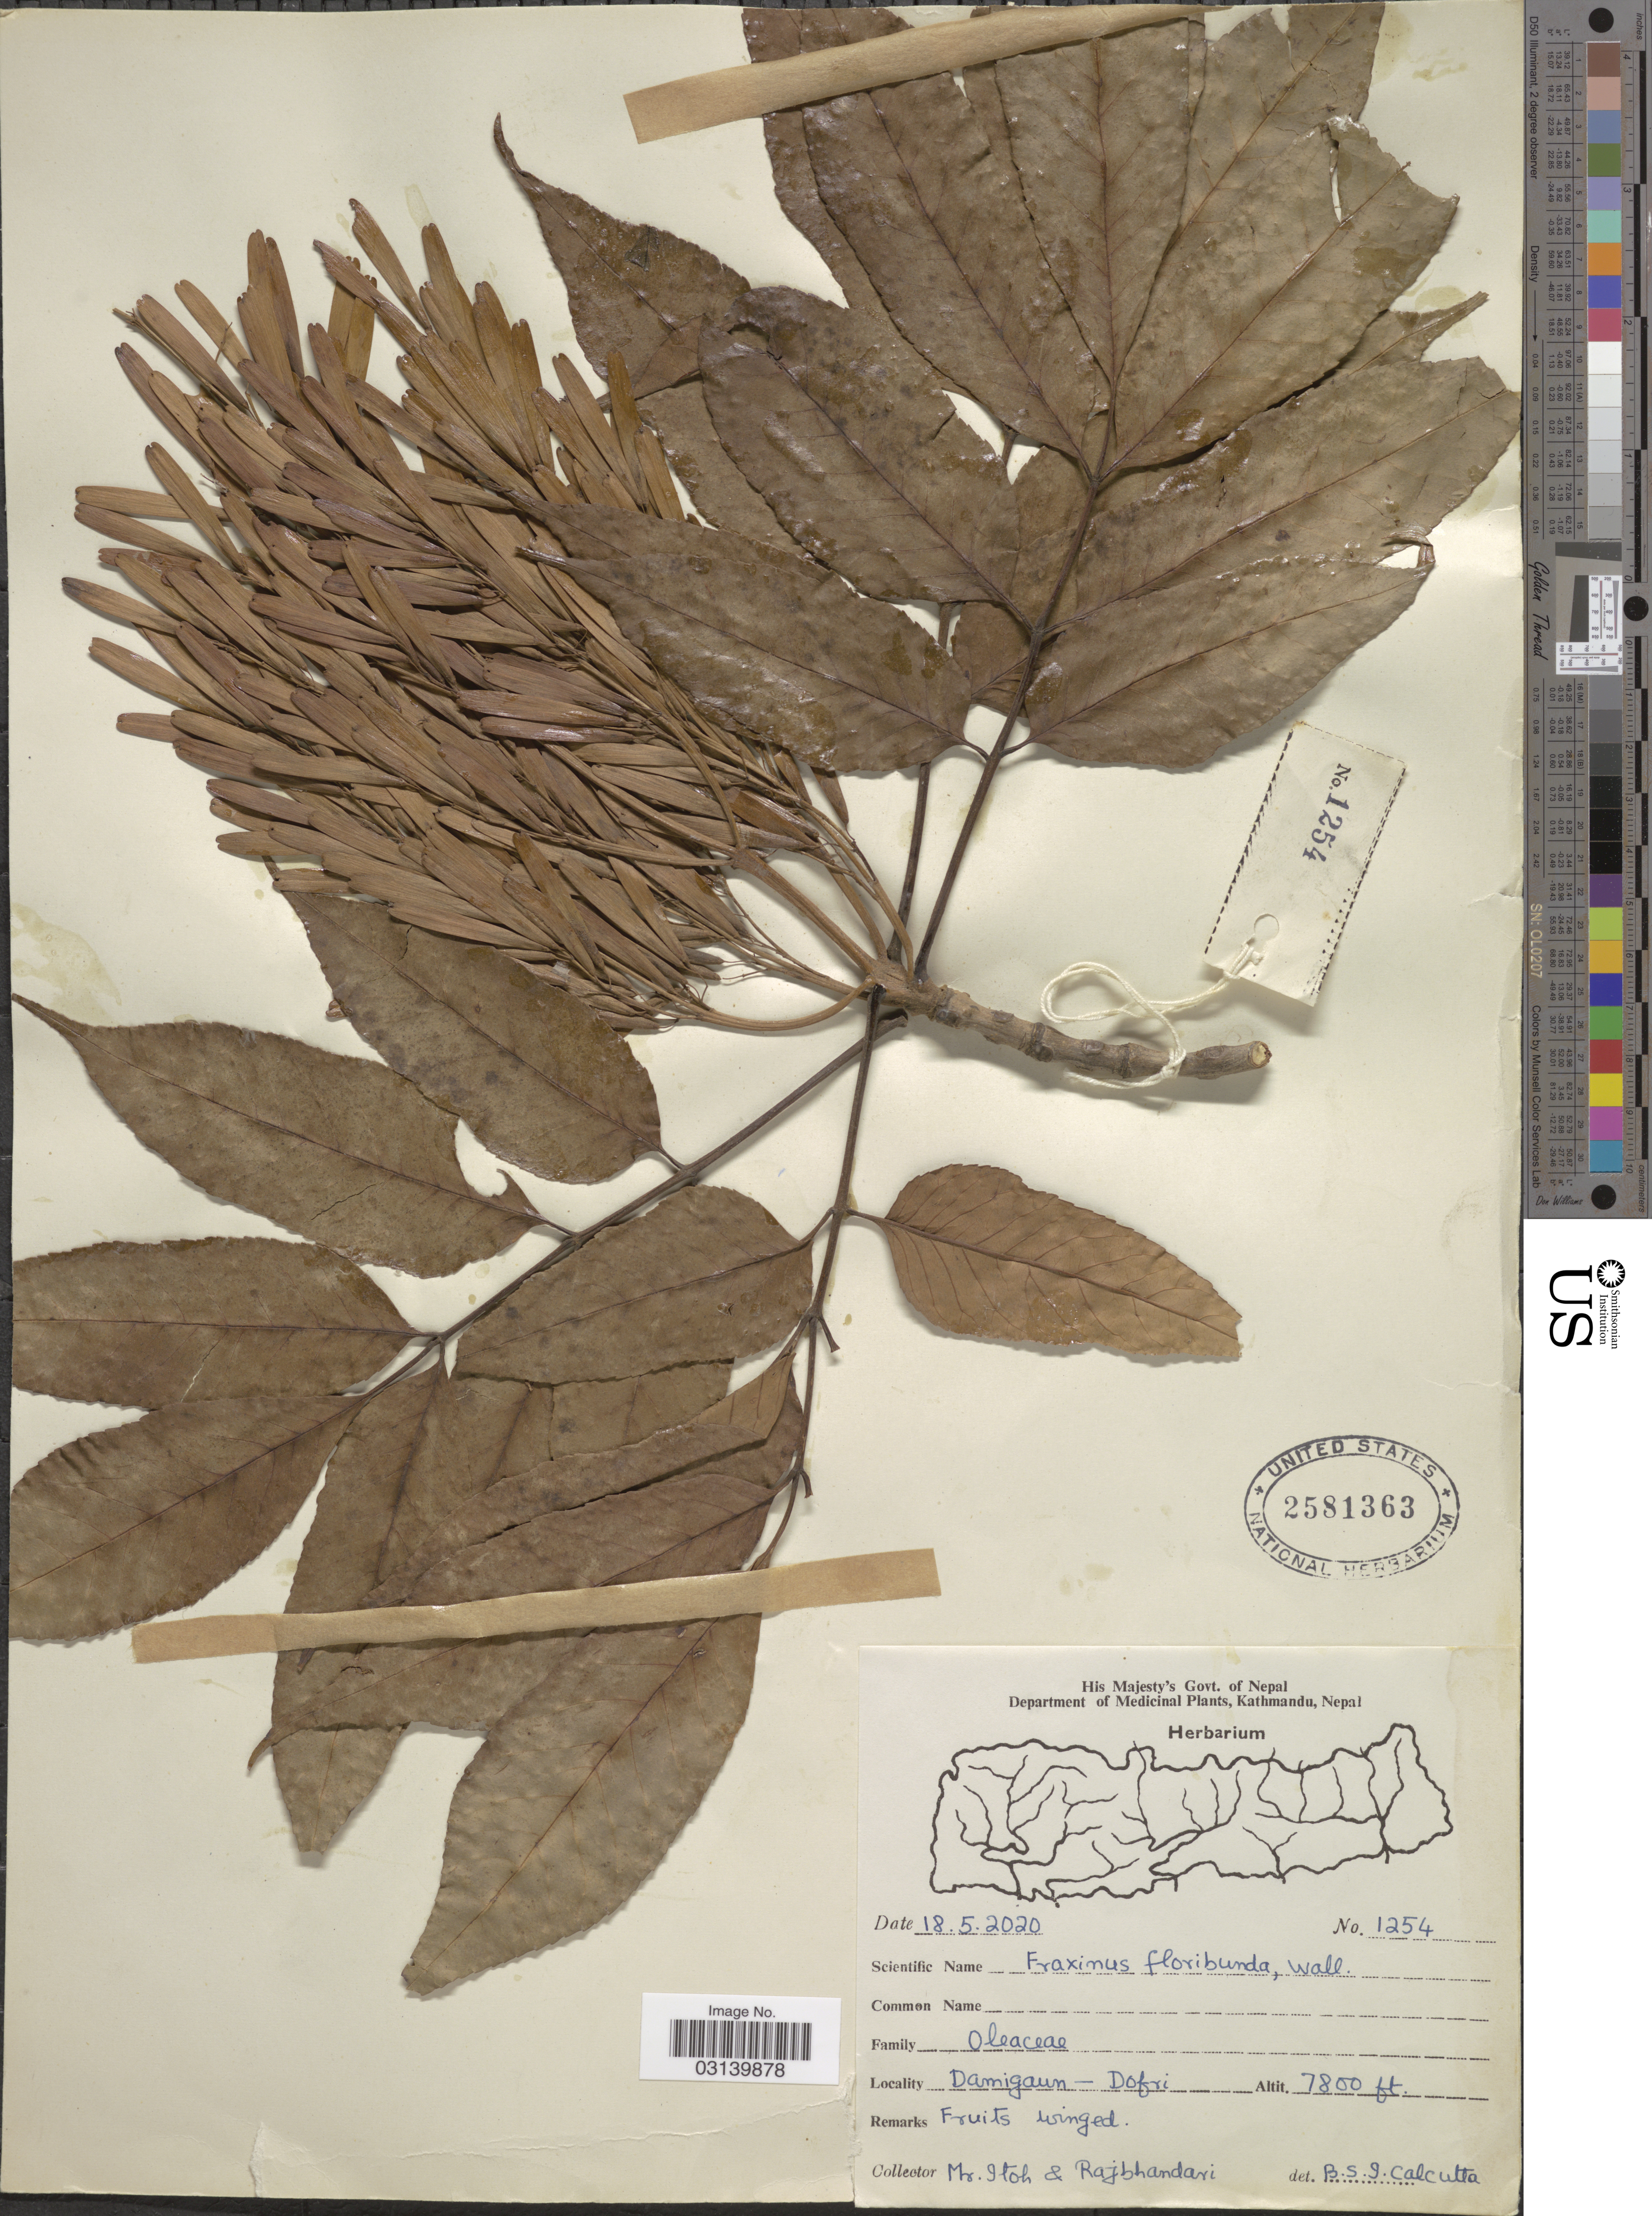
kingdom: Plantae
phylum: Tracheophyta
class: Magnoliopsida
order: Lamiales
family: Oleaceae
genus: Fraxinus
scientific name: Fraxinus floribunda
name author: Wall.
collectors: Mr. Itoh & Rajbhandari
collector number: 1254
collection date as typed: Transcribed d/m/y: 18/5/2020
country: Nepal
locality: Damigaun-Dofri.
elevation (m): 2377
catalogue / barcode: US 2581363